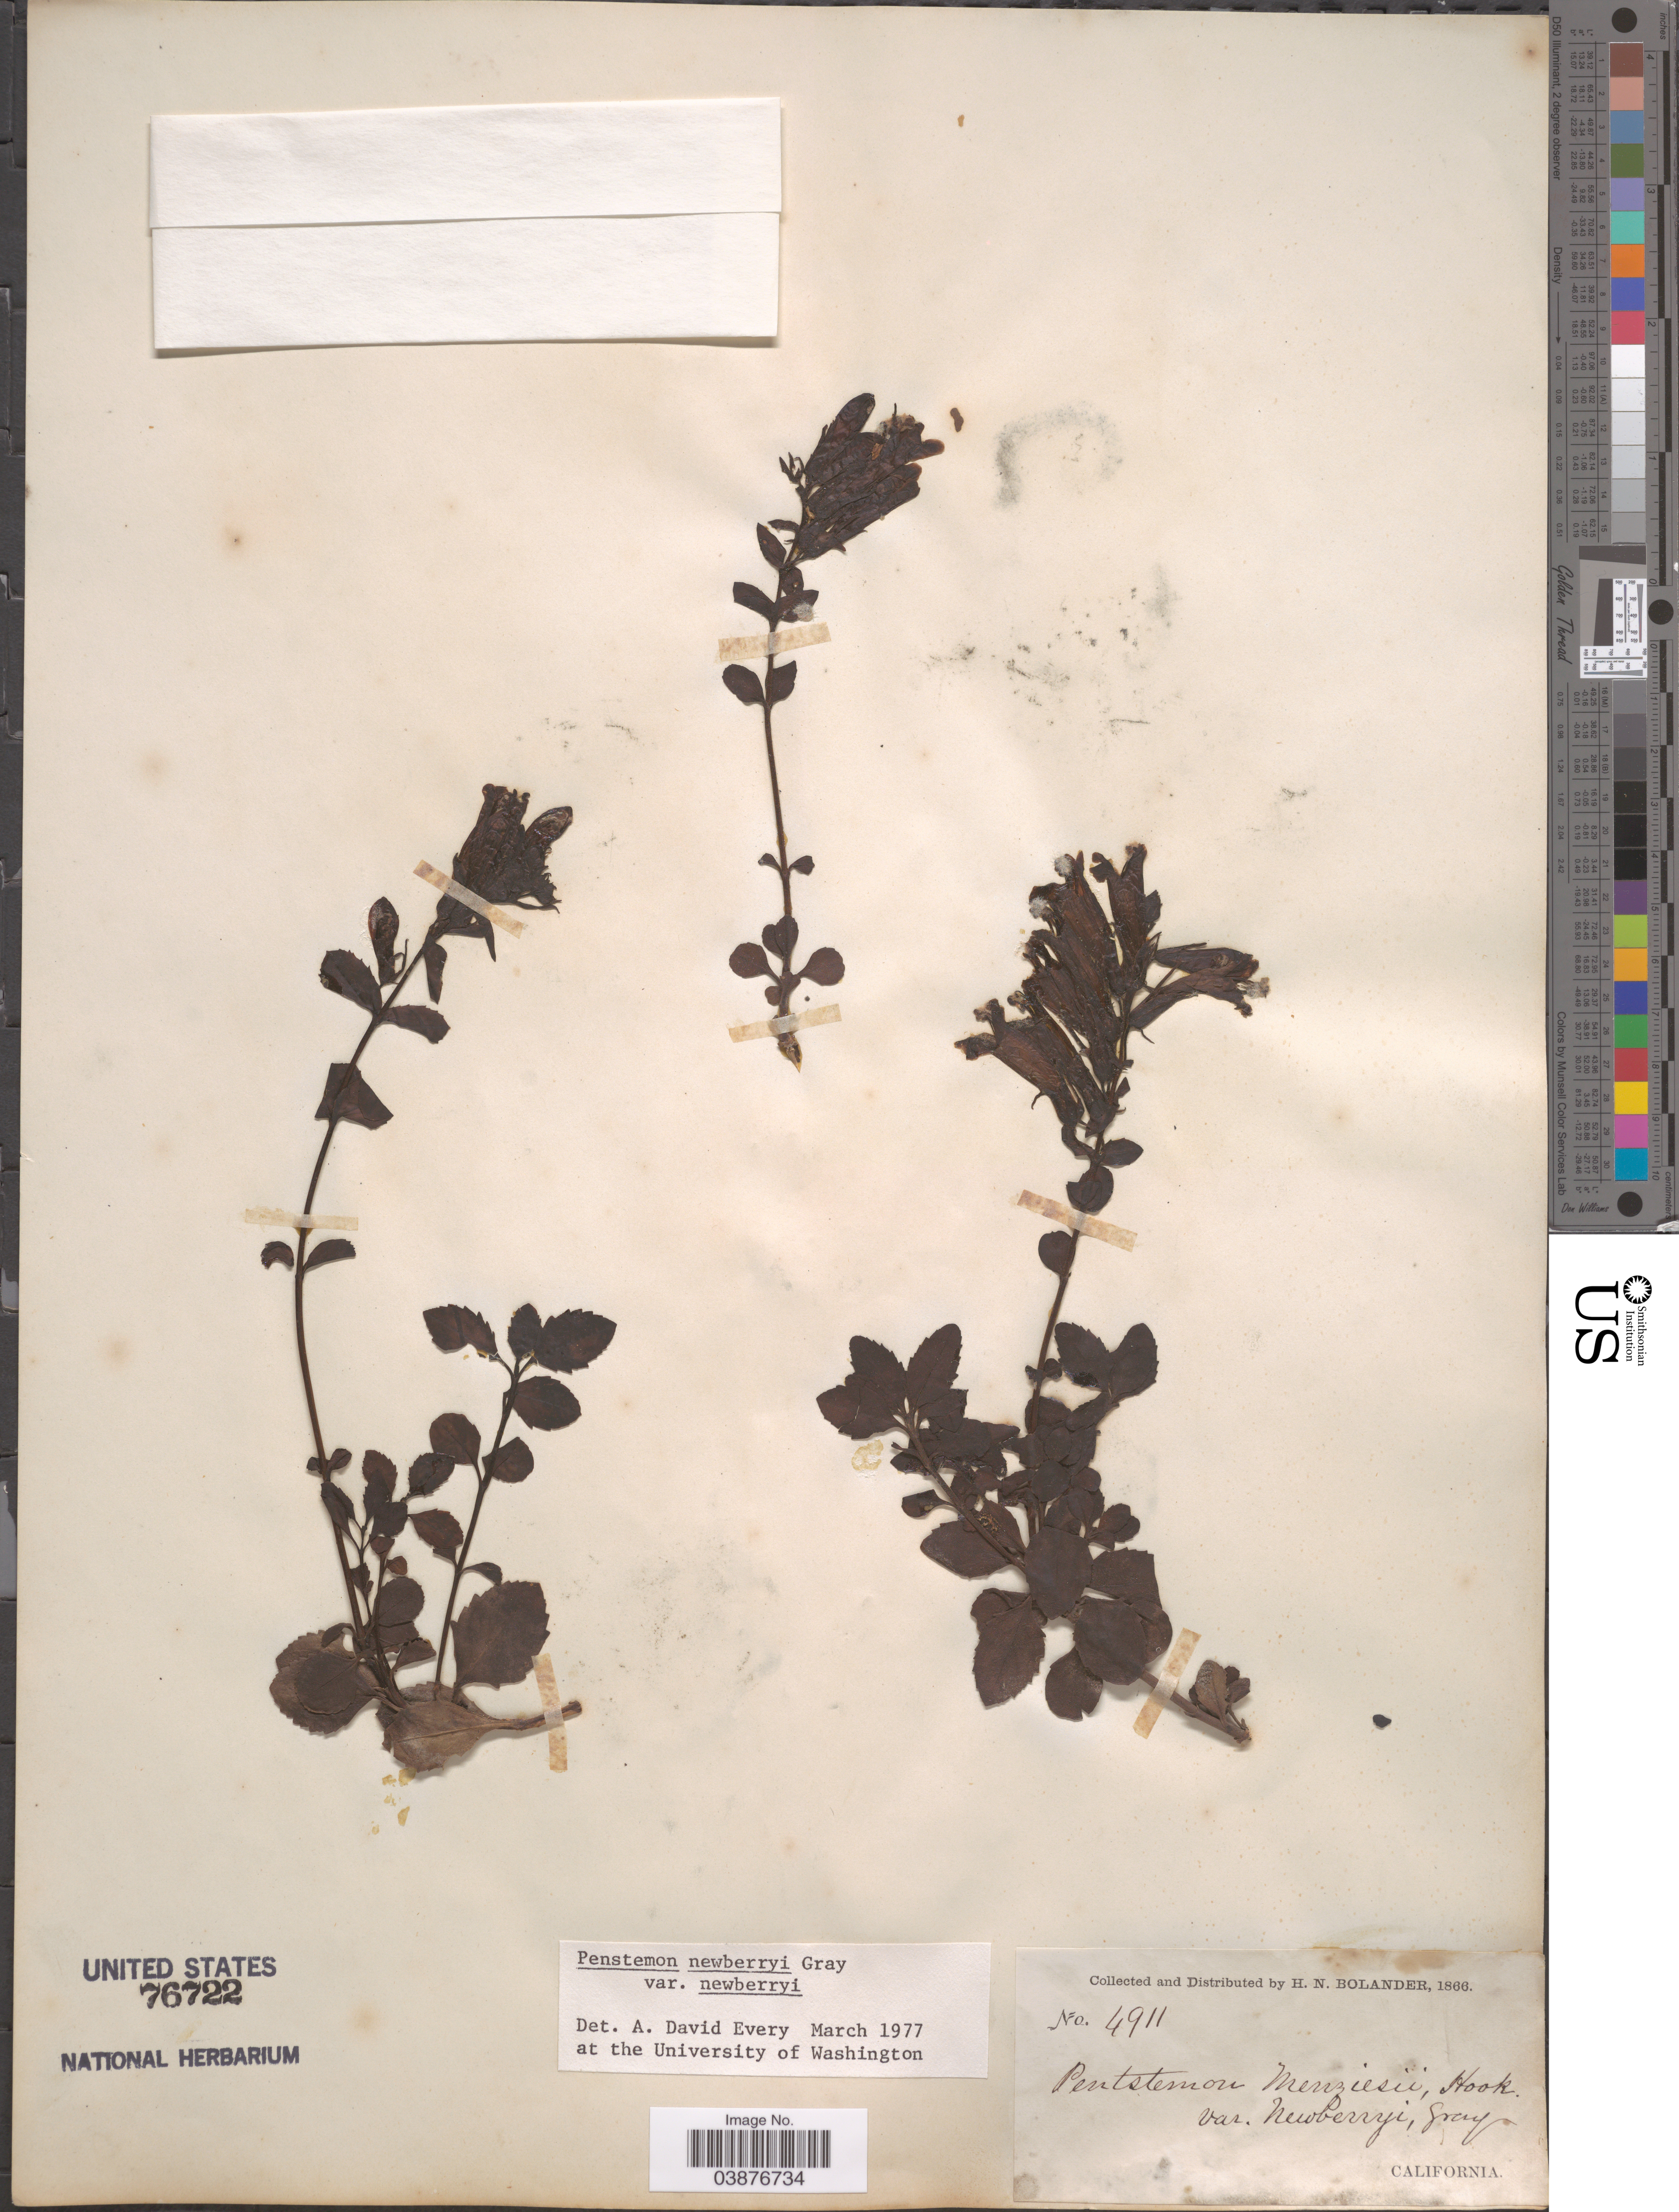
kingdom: Plantae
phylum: Tracheophyta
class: Magnoliopsida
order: Lamiales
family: Plantaginaceae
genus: Penstemon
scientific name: Penstemon newberryi var. newberryi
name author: A. Gray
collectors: H. Bolander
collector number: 4911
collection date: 1866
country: United States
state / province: California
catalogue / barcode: US 76722